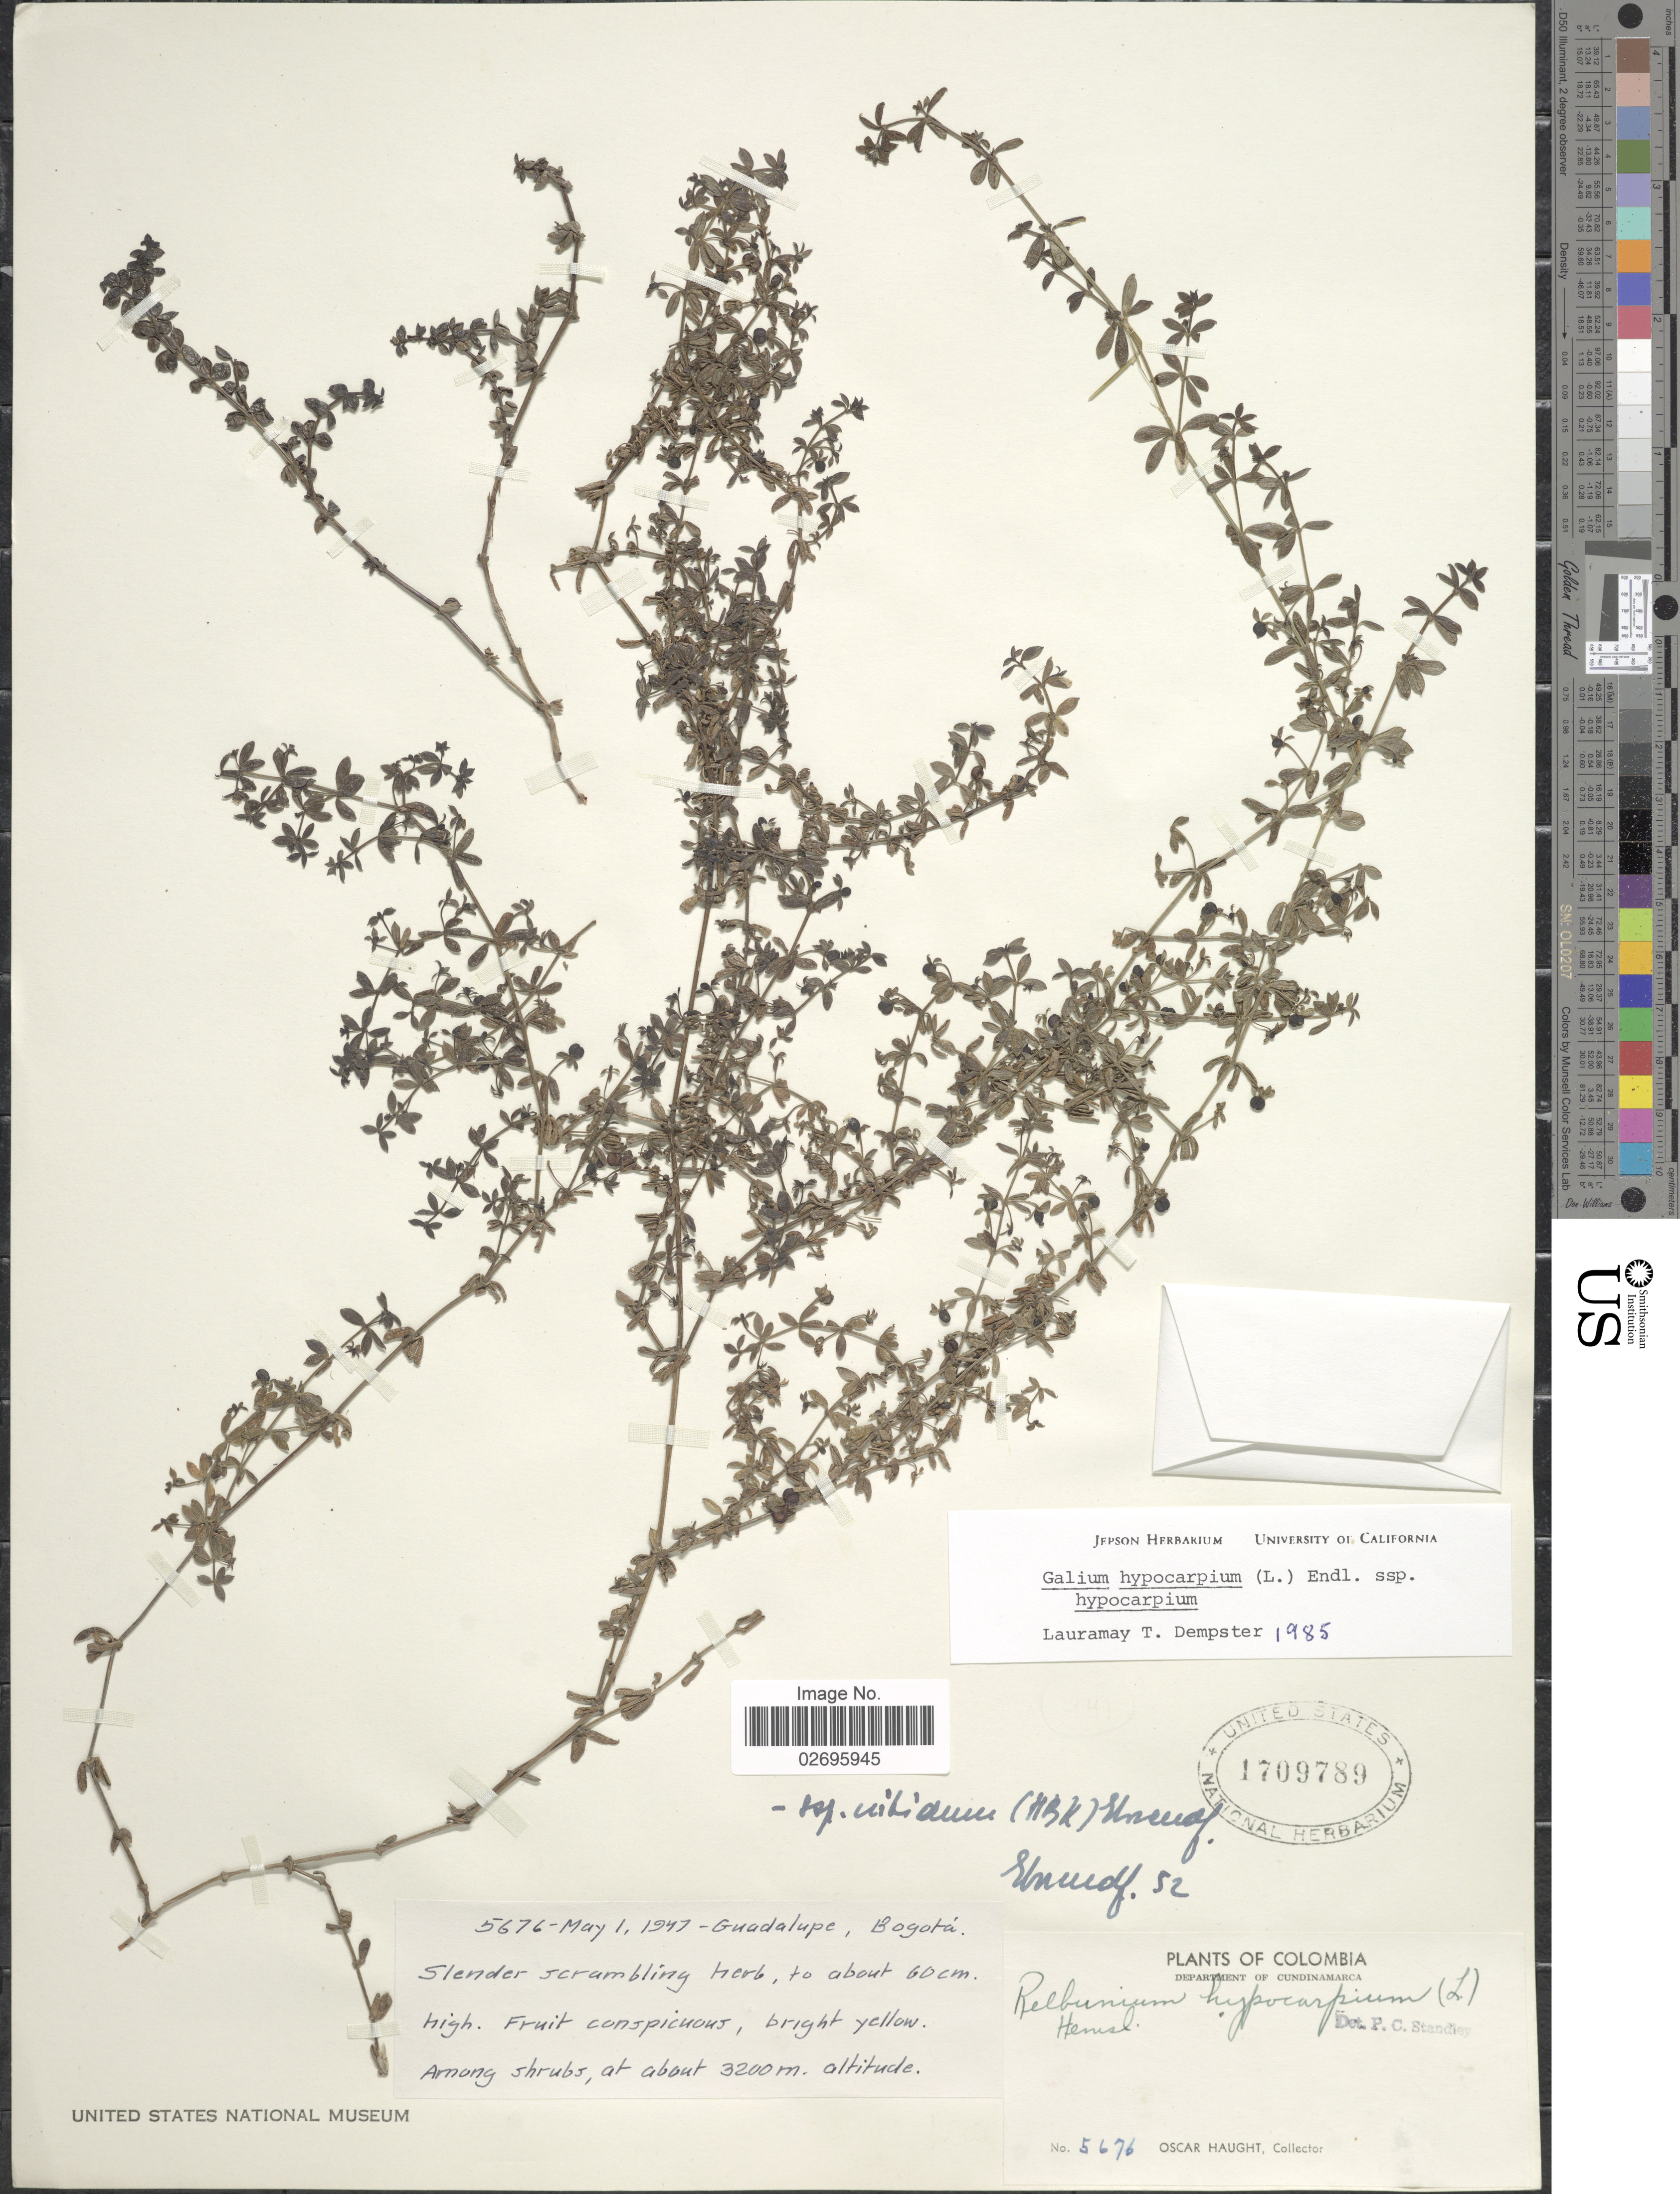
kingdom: Plantae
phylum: Tracheophyta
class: Magnoliopsida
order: Gentianales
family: Rubiaceae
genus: Galium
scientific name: Galium hypocarpium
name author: (L.) Endl. ex Griseb.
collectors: O. Haught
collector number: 5676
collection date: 1947-05-01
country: Colombia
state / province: Cundinamarca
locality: Department of Cundinamarca, Guadalupe, Bogotá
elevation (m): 3200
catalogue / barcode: US 1709789